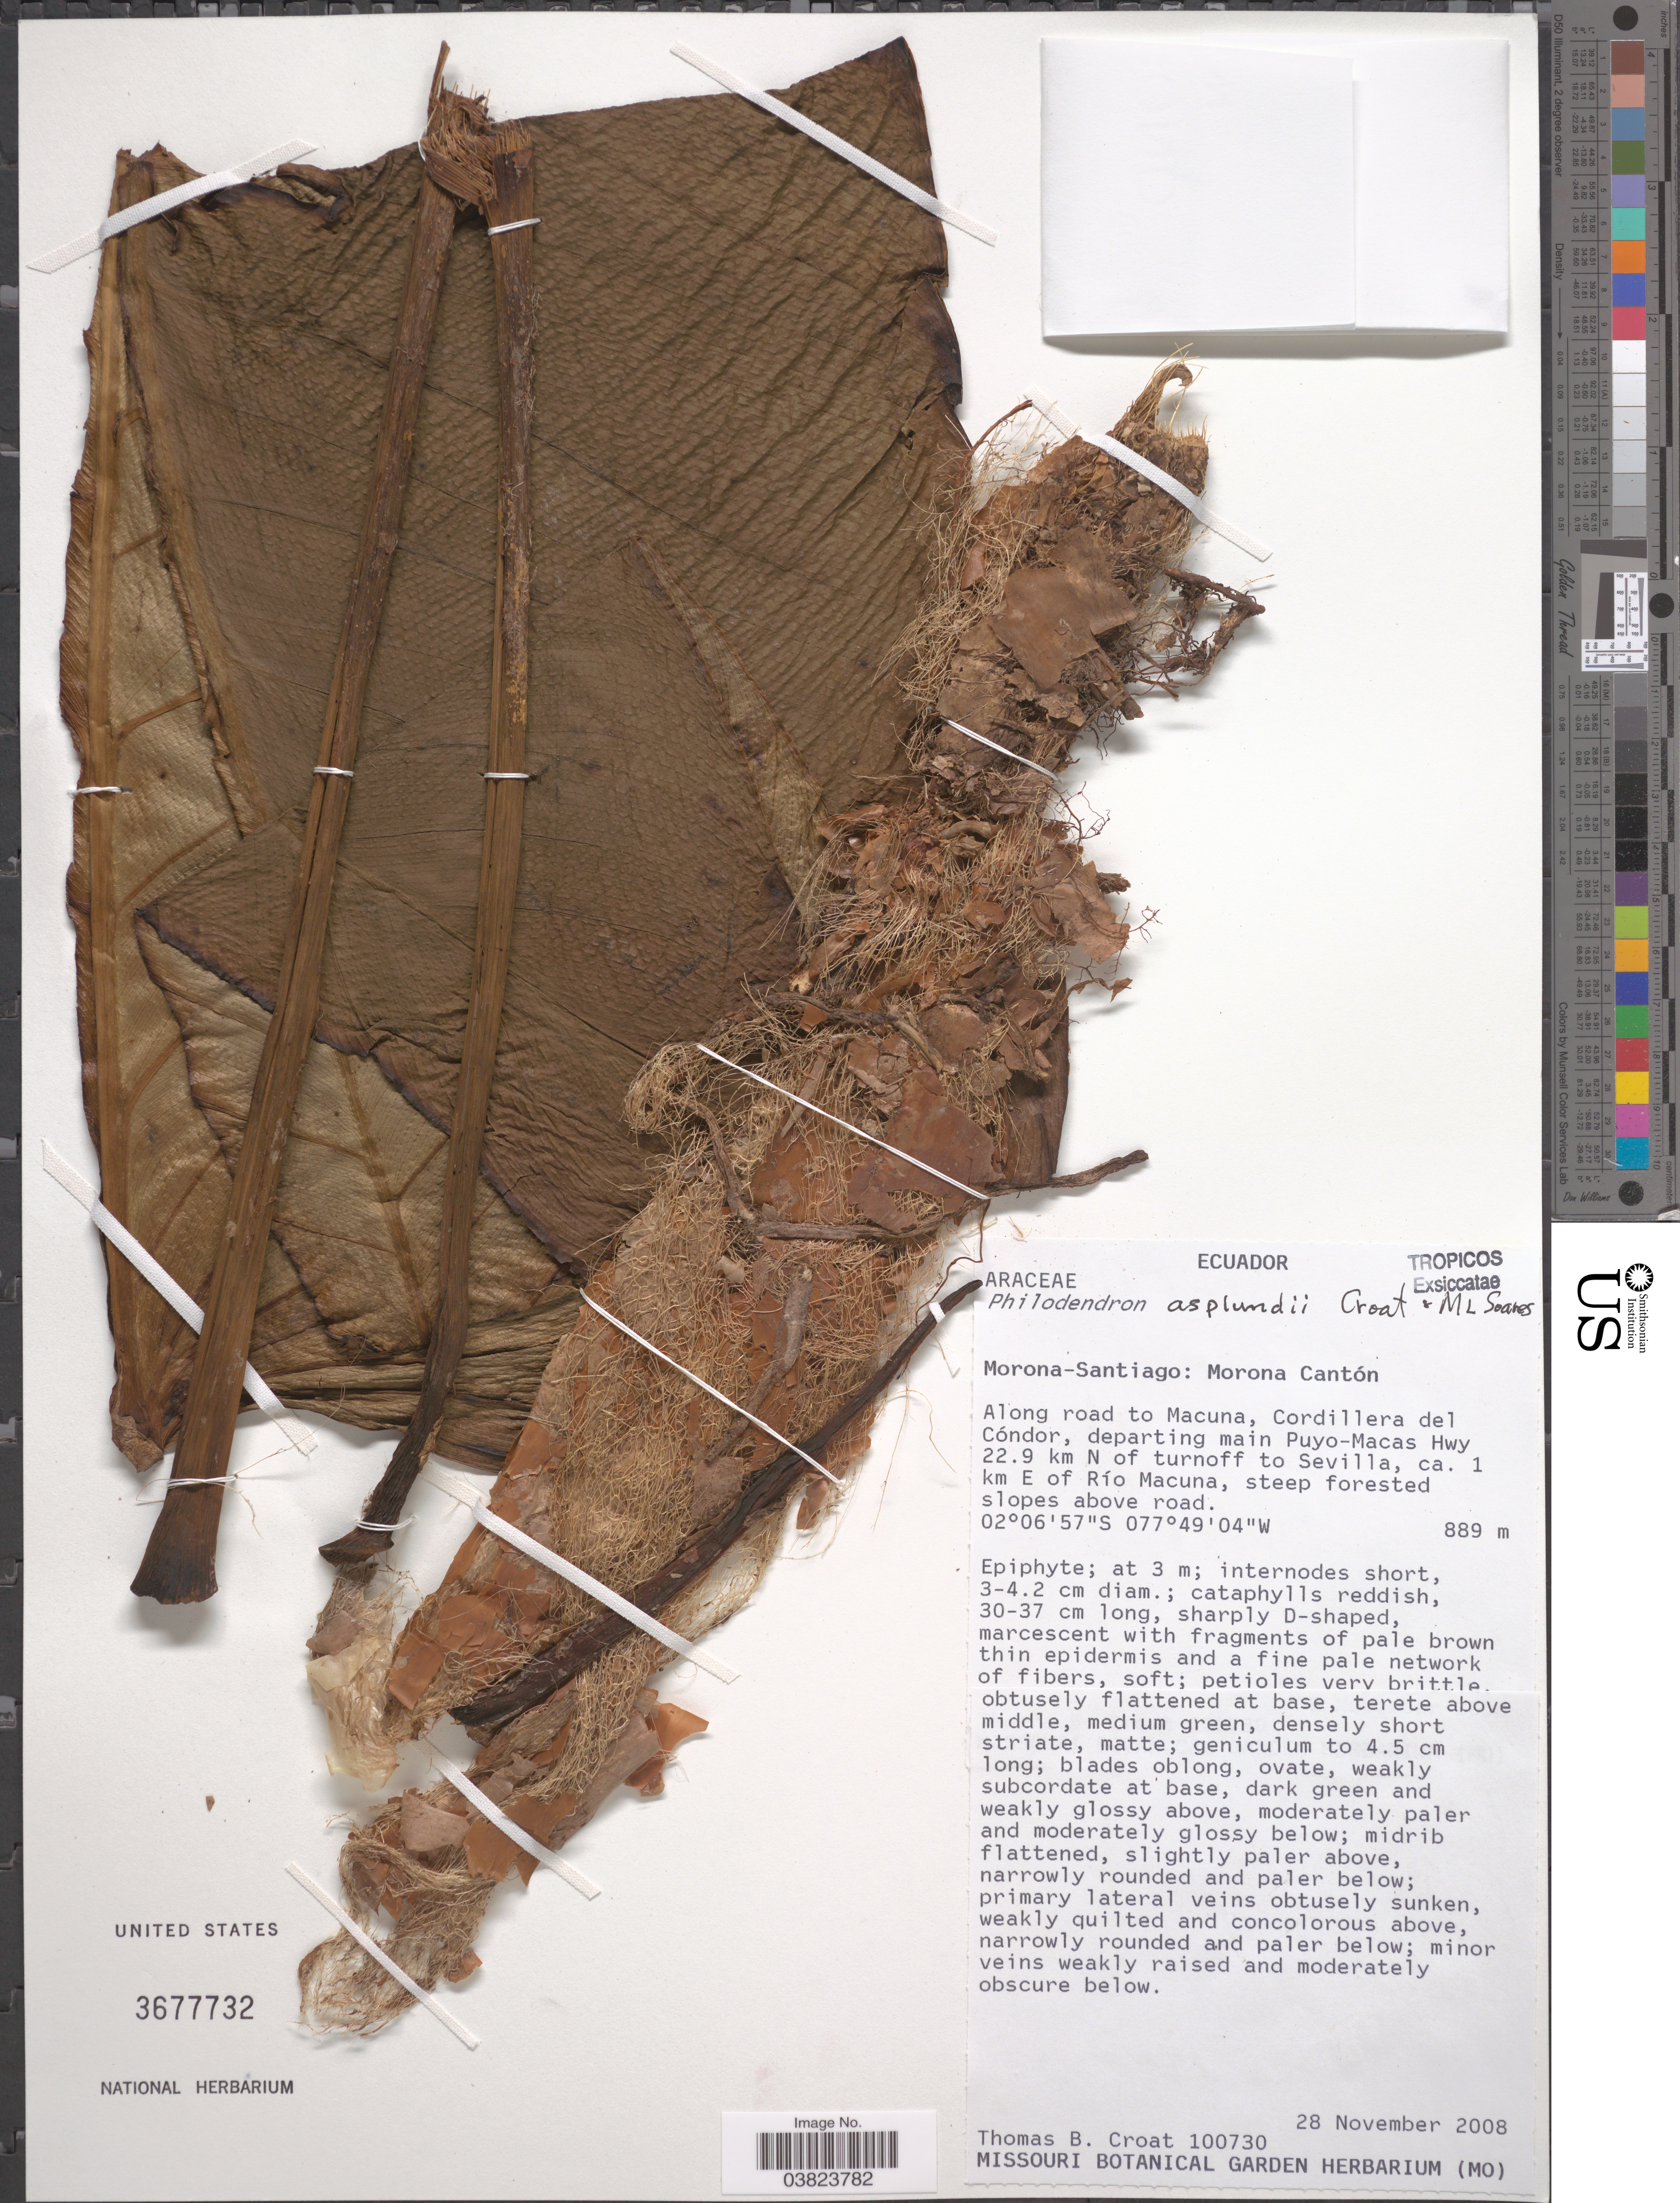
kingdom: Plantae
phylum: Tracheophyta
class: Liliopsida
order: Alismatales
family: Araceae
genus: Philodendron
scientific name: Philodendron asplundii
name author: Croat & M.L. Soares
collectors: T. B. Croat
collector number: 100730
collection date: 2008-11-28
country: Ecuador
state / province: Morona-Santiago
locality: Morona Cantón. Along road to Macuna, Cordillera del Cóndor, departing main Puyo-Macas Hwy 22.9 km N of turnoff to Sevilla, ca. 1 km E of Río Macuna, steep forested slopes above road.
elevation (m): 889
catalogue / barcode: US 3677732